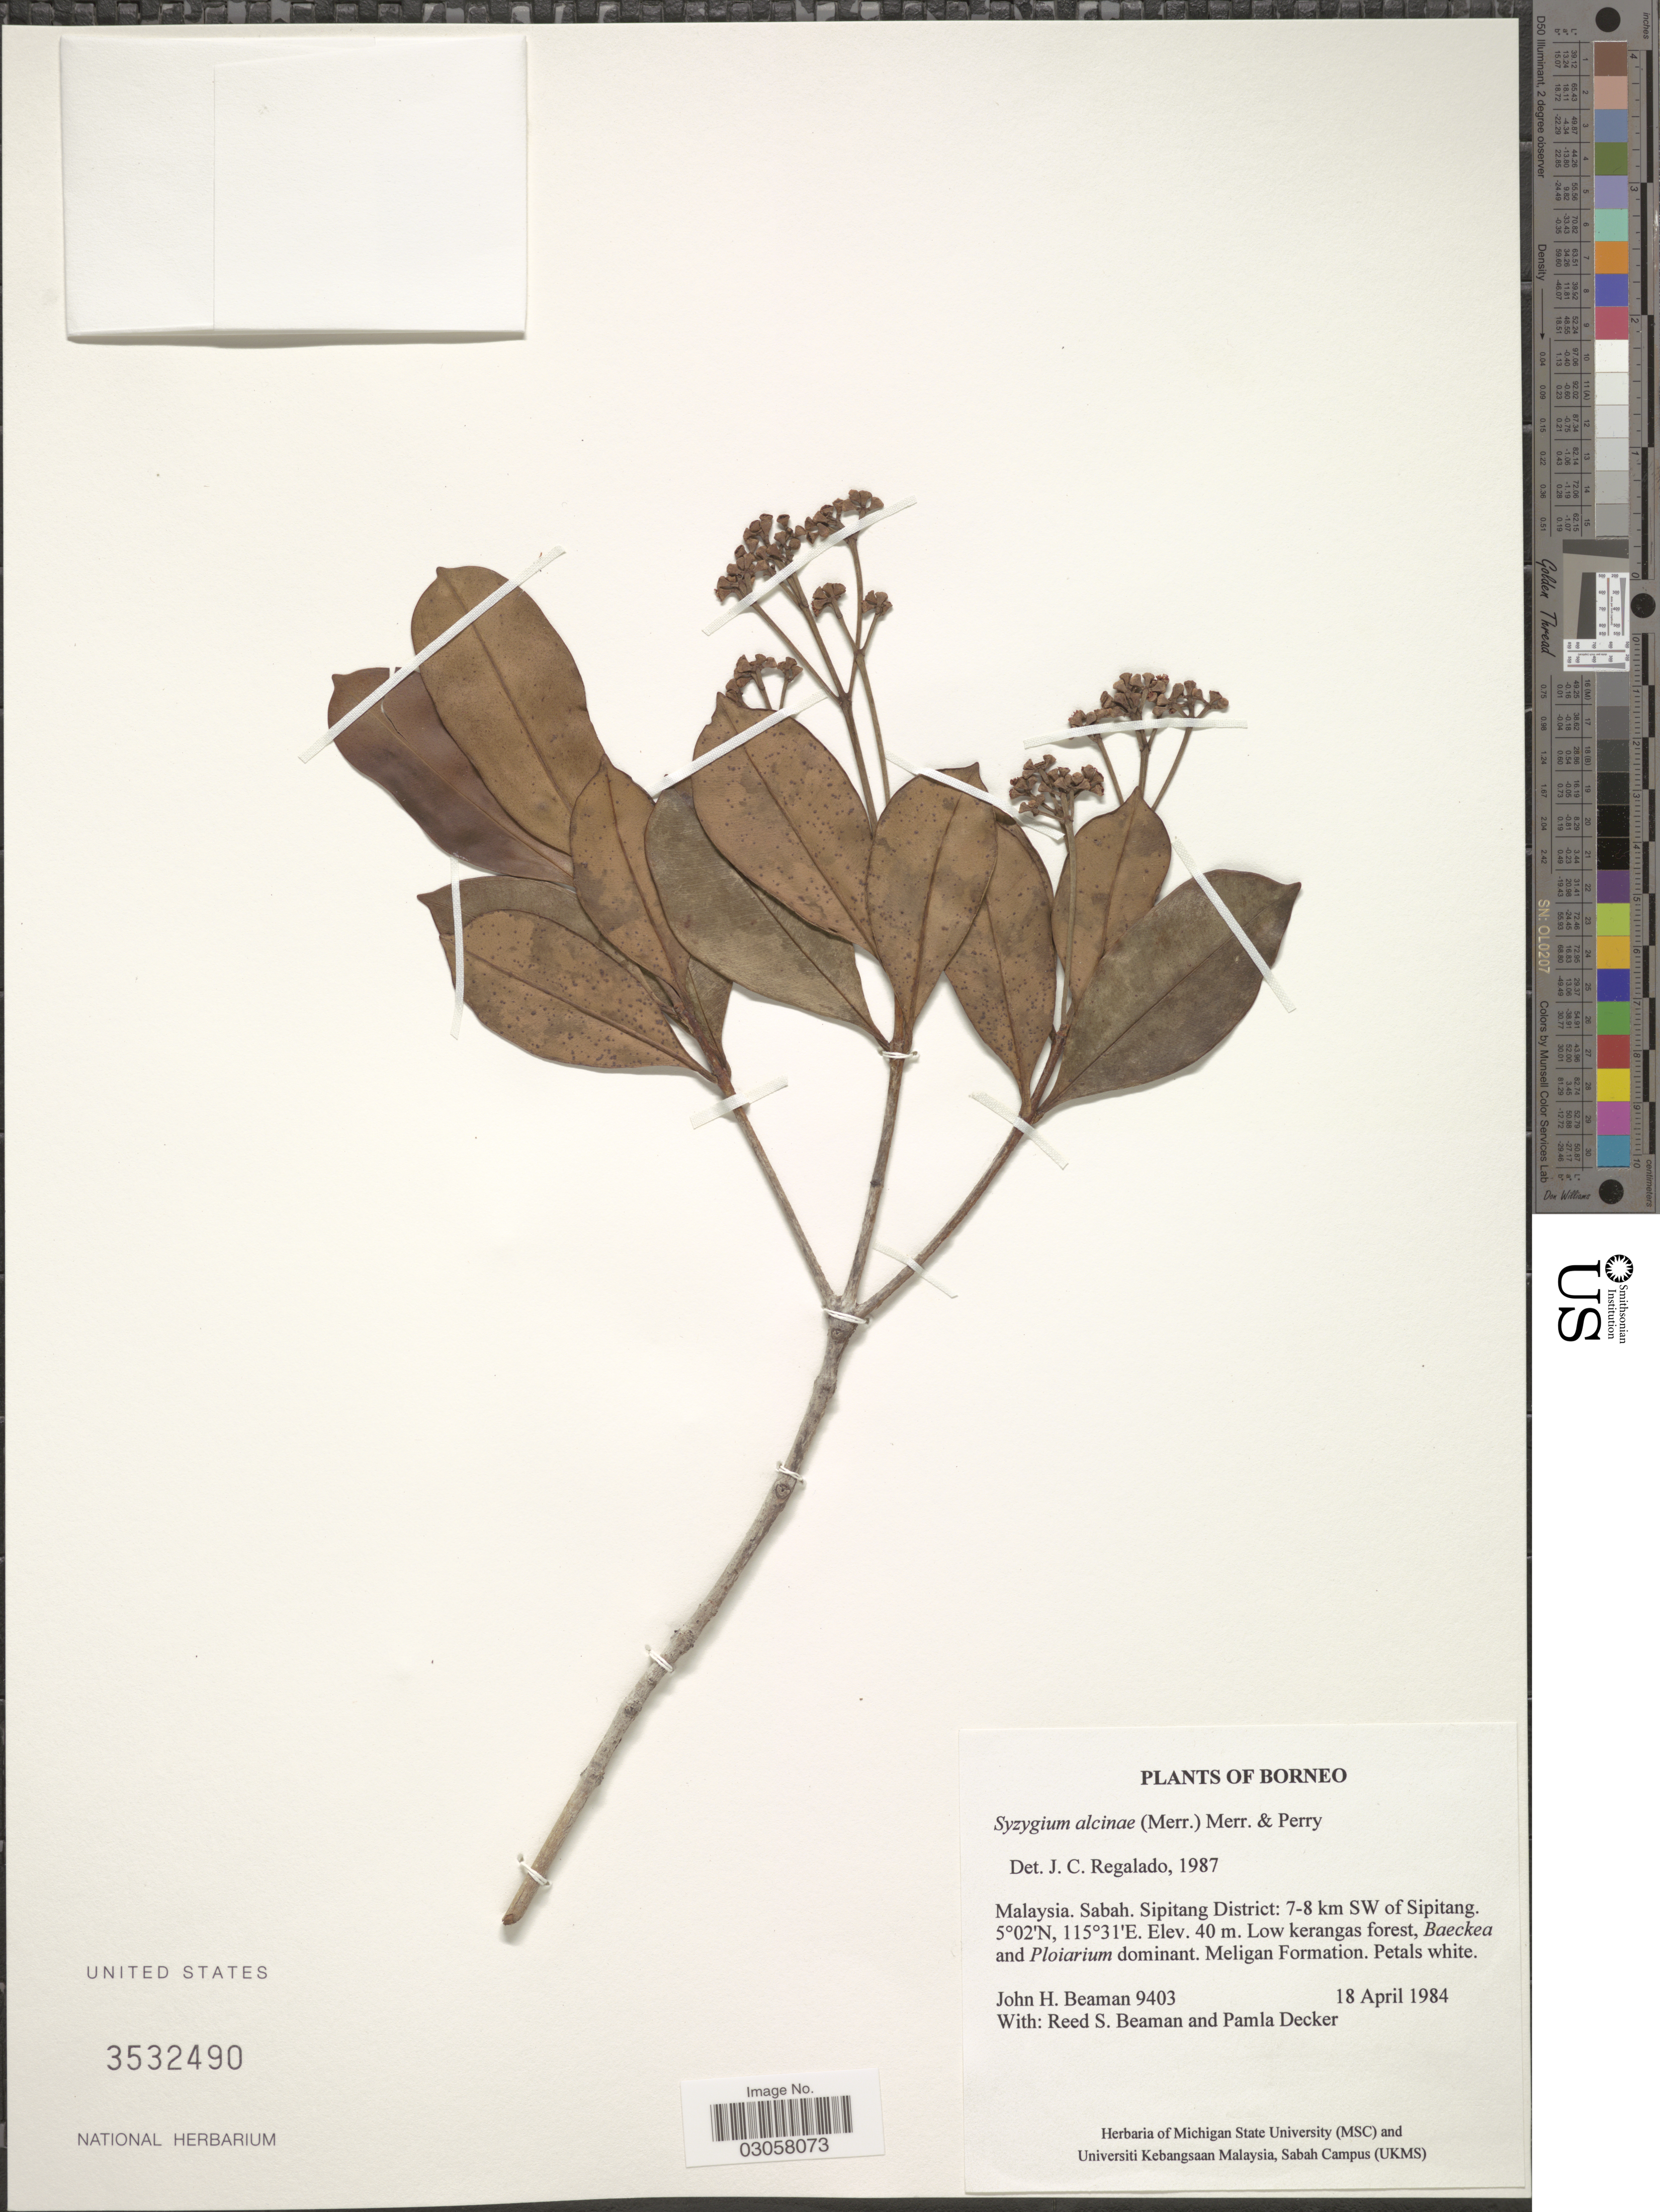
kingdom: Plantae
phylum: Tracheophyta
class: Magnoliopsida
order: Myrtales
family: Myrtaceae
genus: Syzygium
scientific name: Syzygium alcinae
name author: (Merr.) Merr. & L.M. Perry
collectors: J. H. Beaman, R. S. Beaman & P. Decker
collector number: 9403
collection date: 1984-04-18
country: Malaysia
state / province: Sabah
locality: Borneo. Sipitang District: 7-8 km SW of Sipitang.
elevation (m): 40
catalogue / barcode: US 3532490